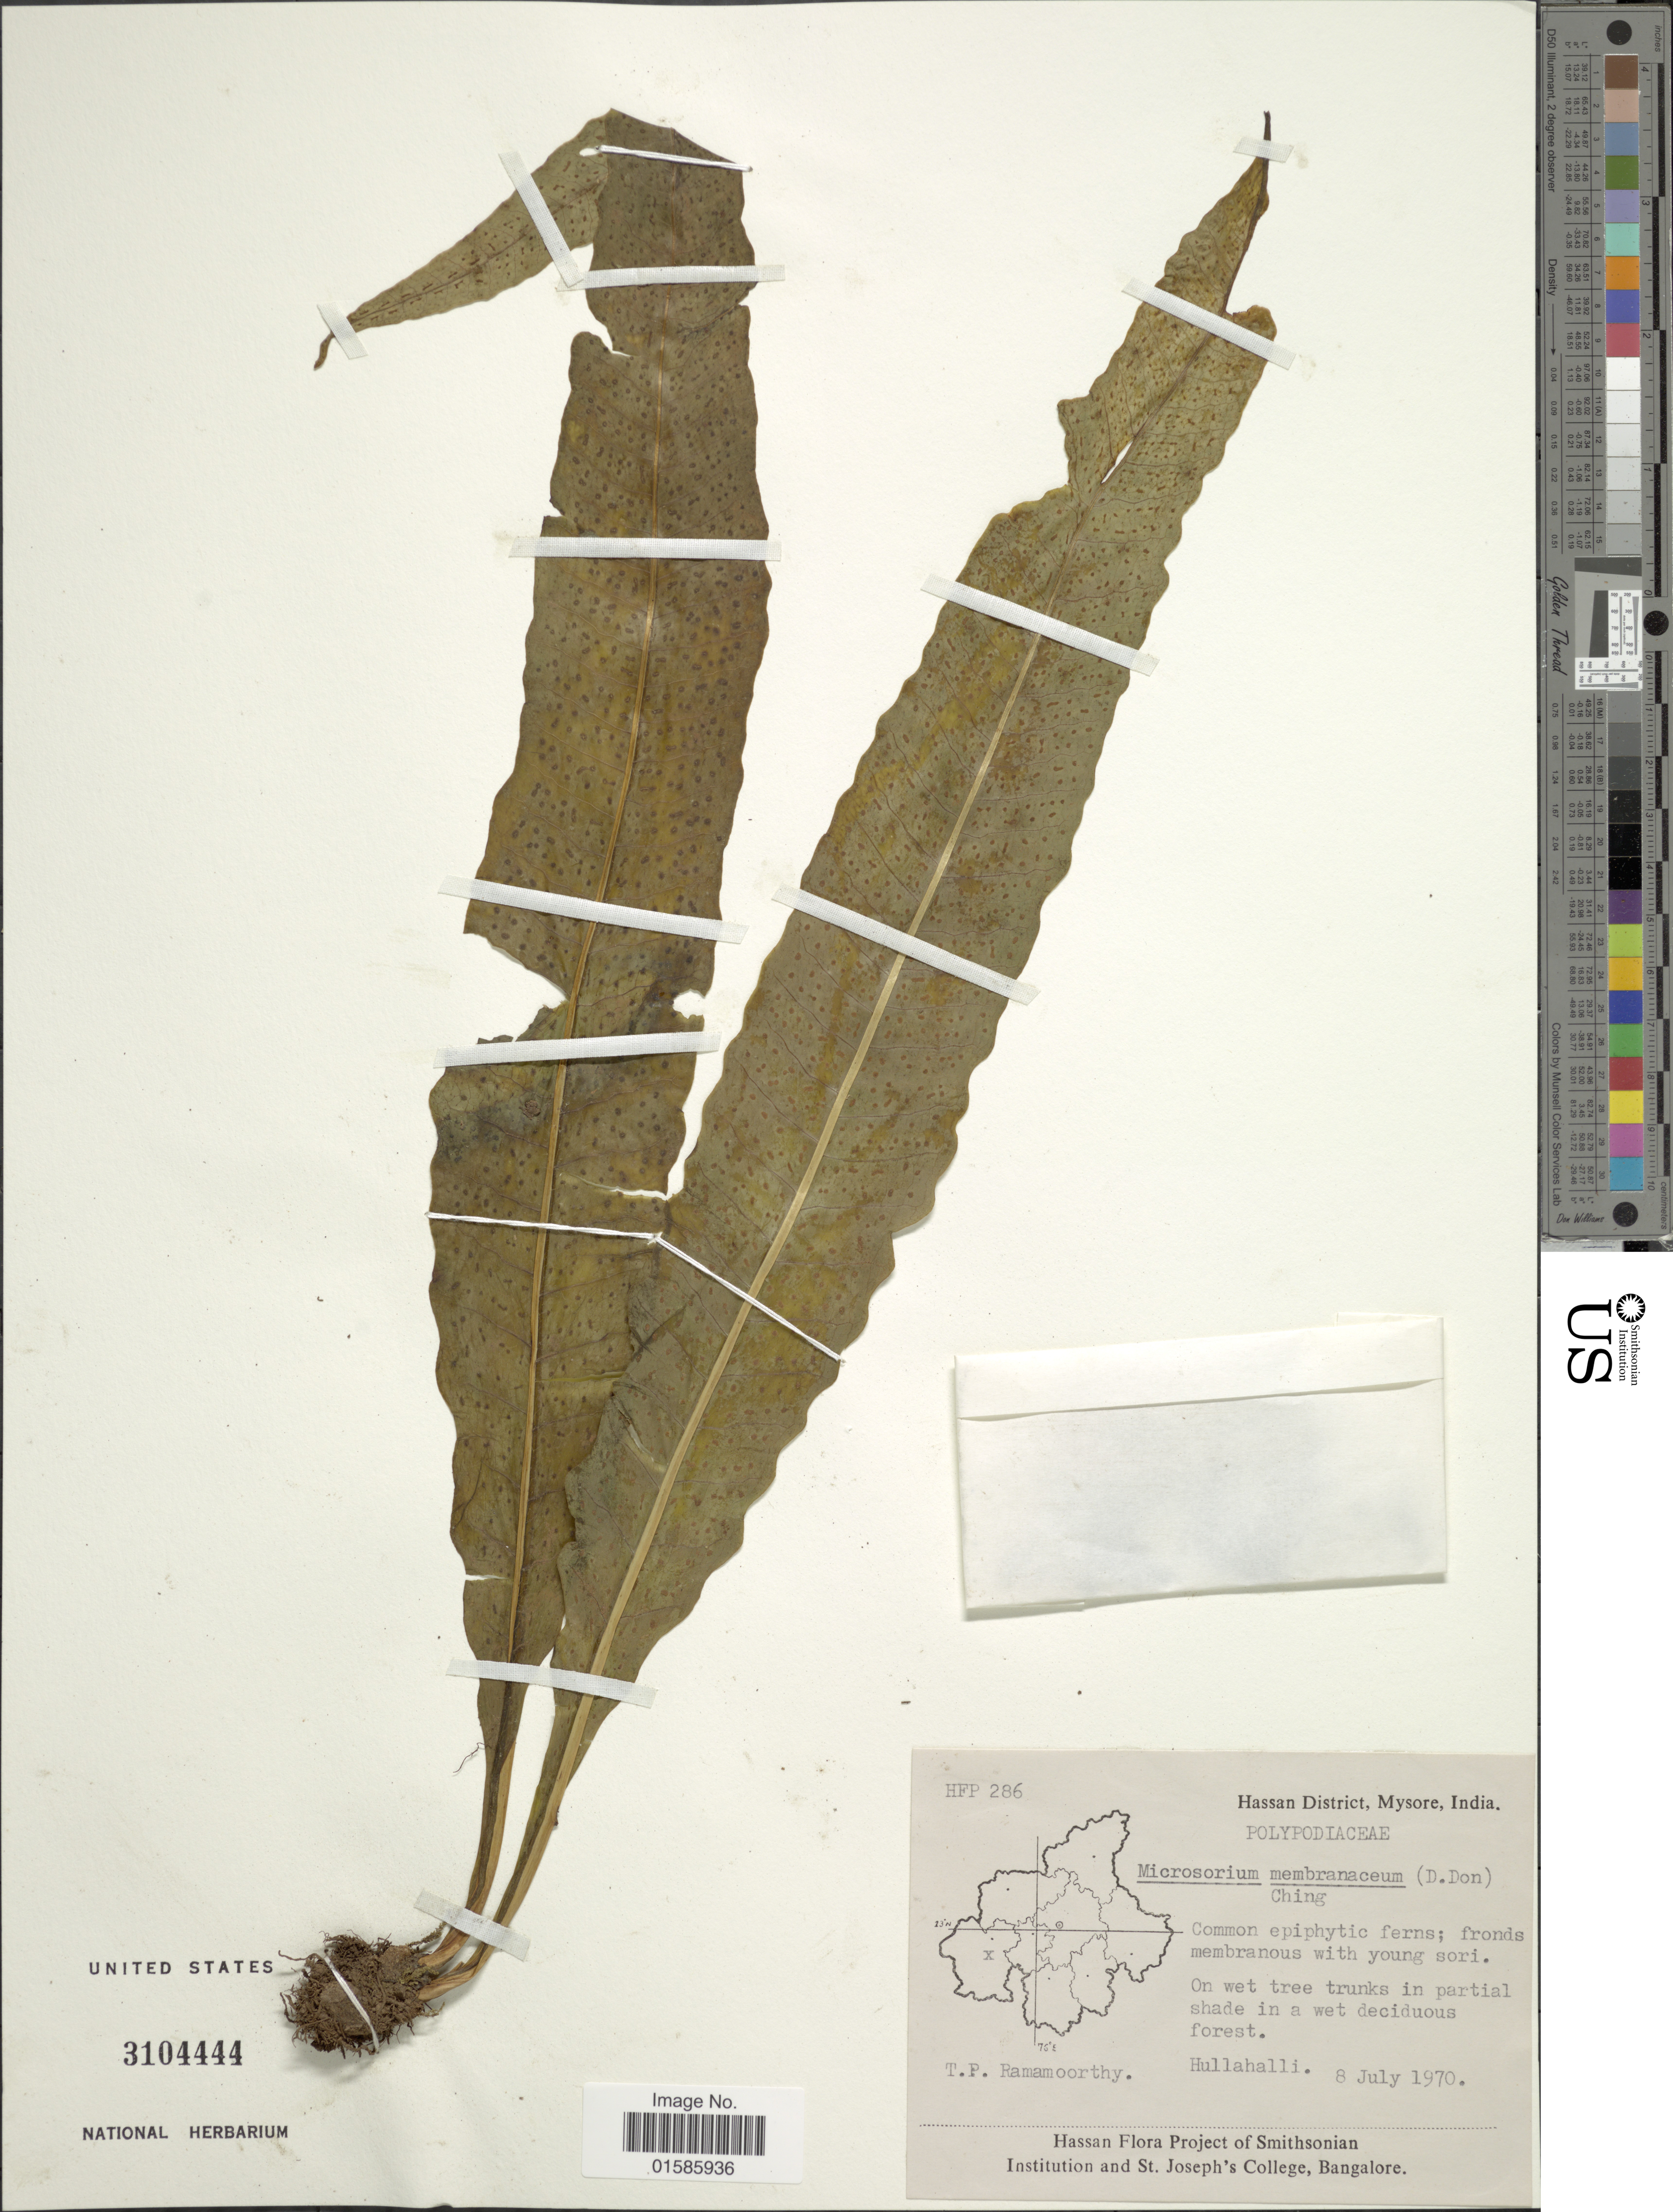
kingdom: Plantae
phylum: Tracheophyta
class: Polypodiopsida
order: Polypodiales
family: Polypodiaceae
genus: Microsorum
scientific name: Microsorum membranaceum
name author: (D. Don) Ching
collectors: T. P. Ramamoorthy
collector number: HFP 286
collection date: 1970-07-08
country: India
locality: Hassan District, Mysore, Hullahalli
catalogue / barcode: US 3104444